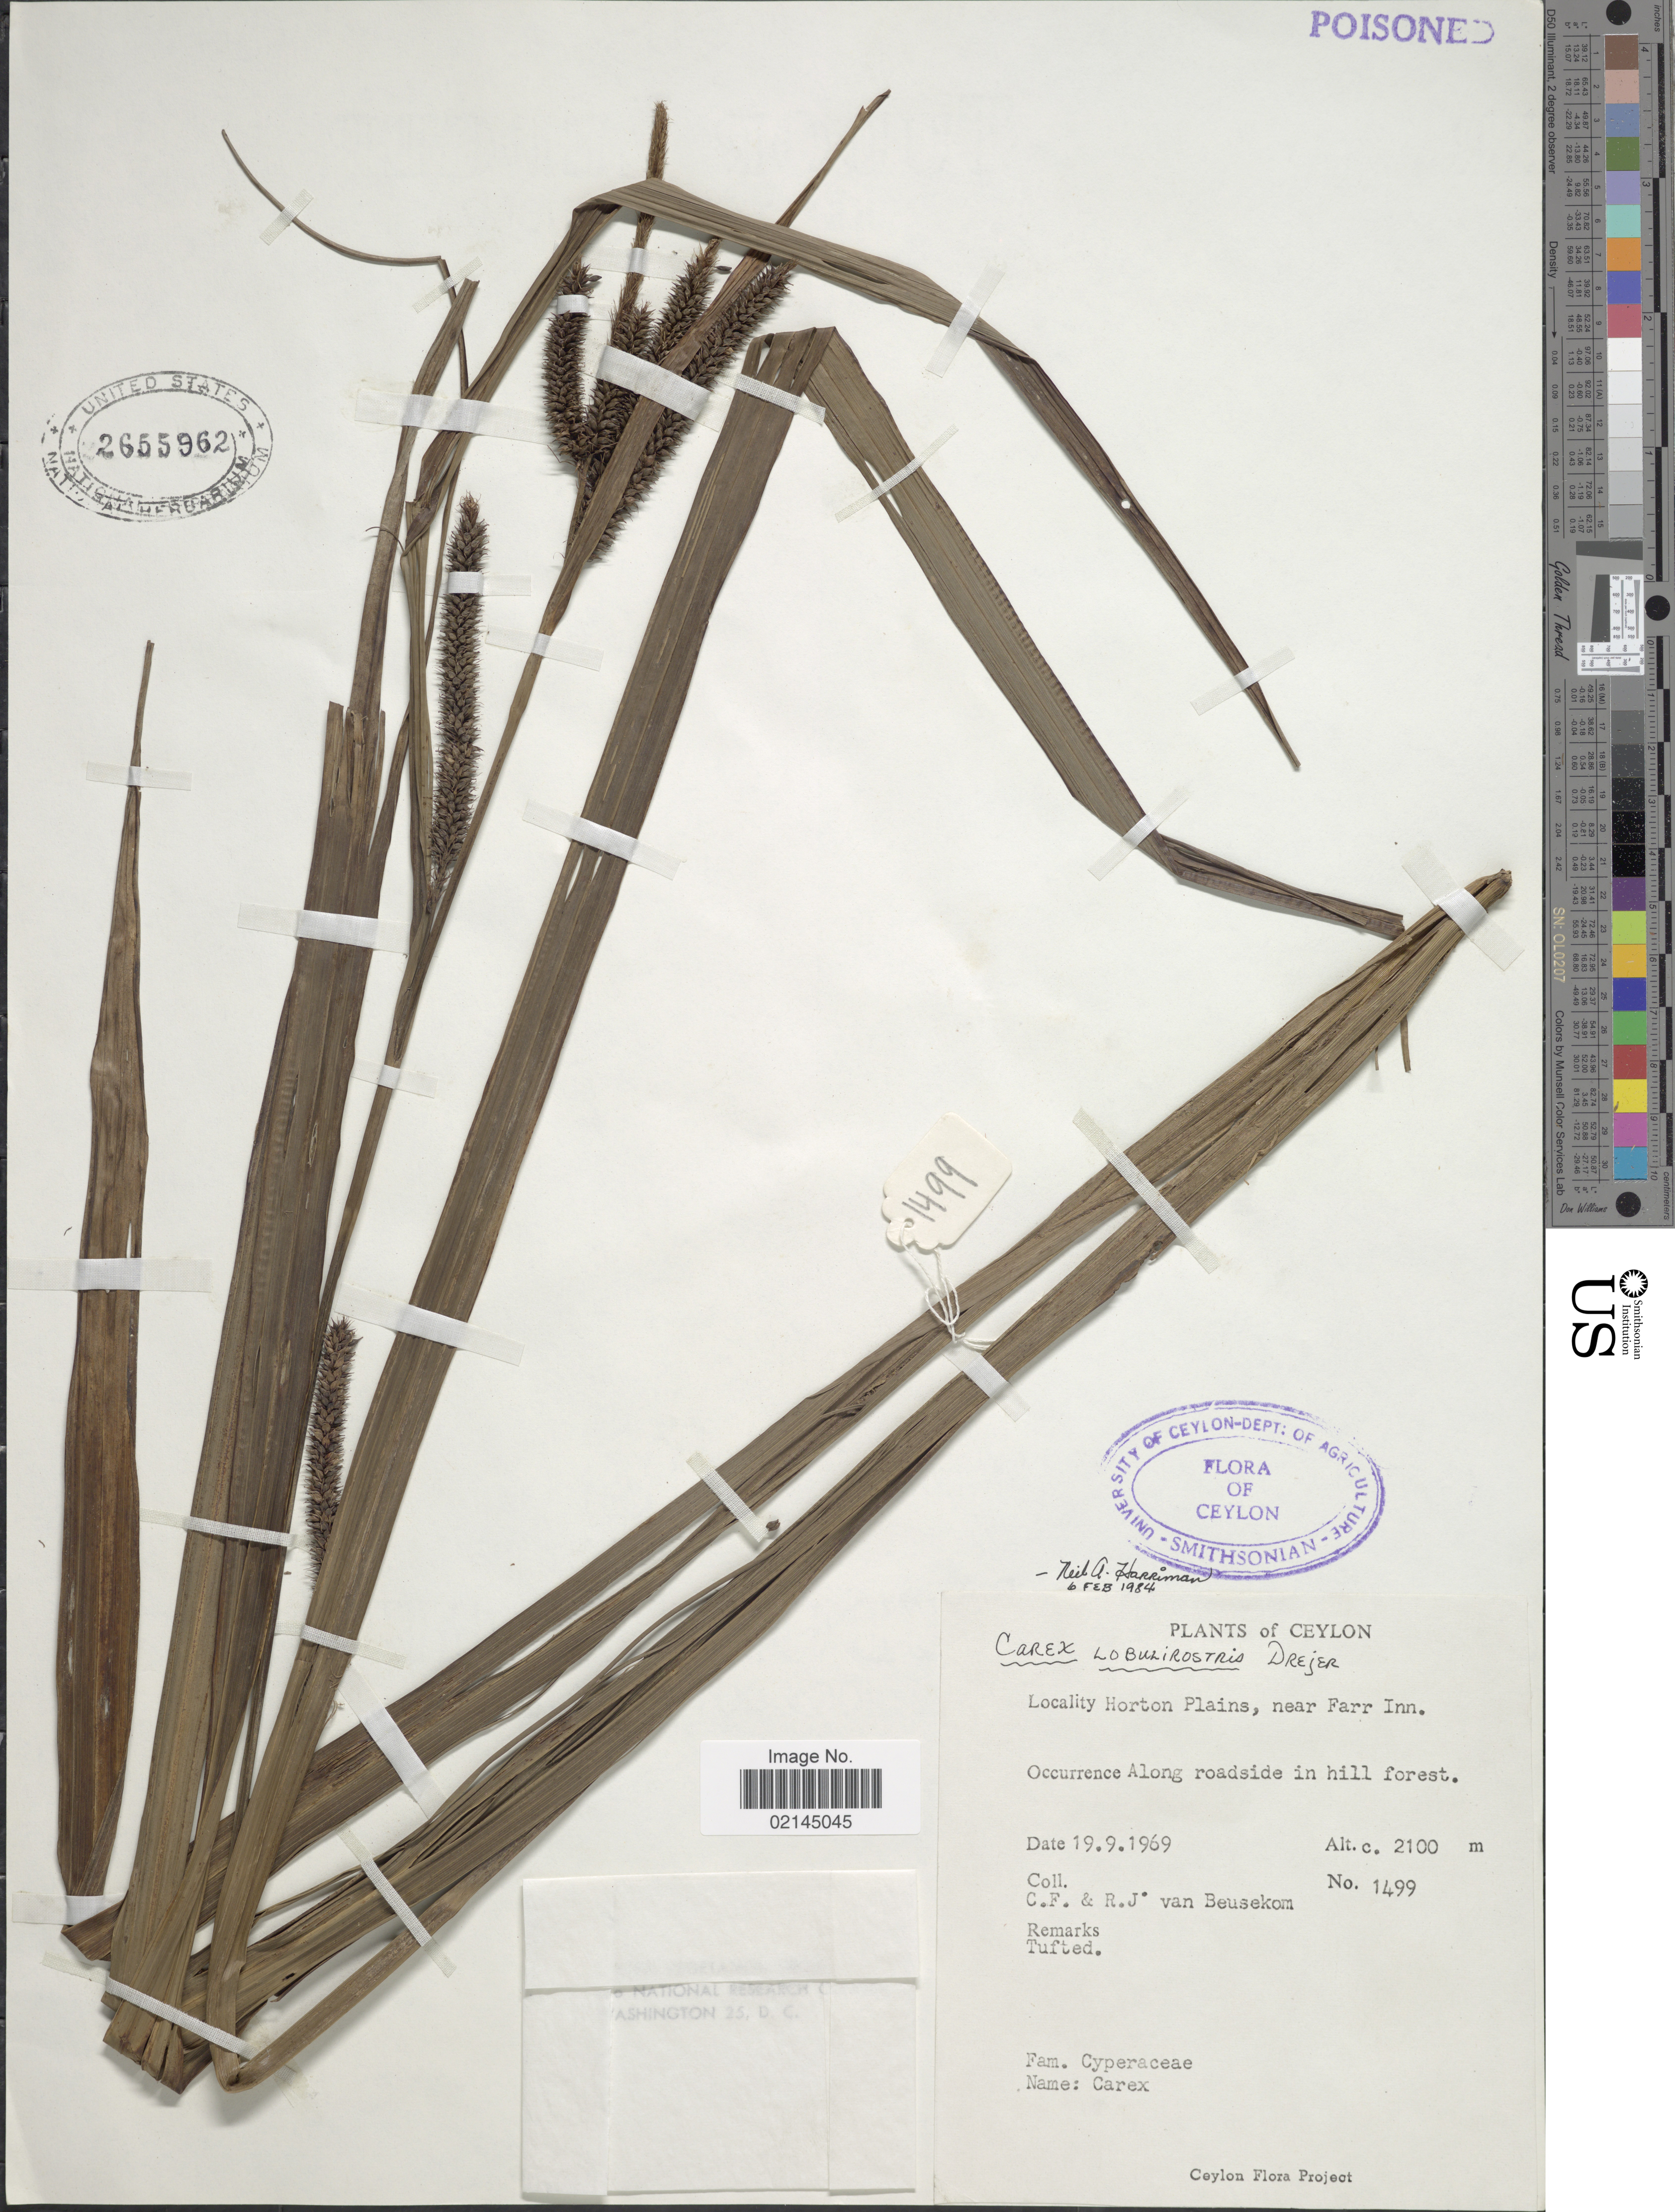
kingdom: Plantae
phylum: Tracheophyta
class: Liliopsida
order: Poales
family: Cyperaceae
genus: Carex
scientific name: Carex lobulirostris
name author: Drejer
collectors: C. F. Beusekom & R. Van Beusekom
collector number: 1499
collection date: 1969-09-19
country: Sri Lanka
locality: Ceylon, Horton Plains, near Far Inn, along roadside in hill forest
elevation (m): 2100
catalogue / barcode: US 2655962